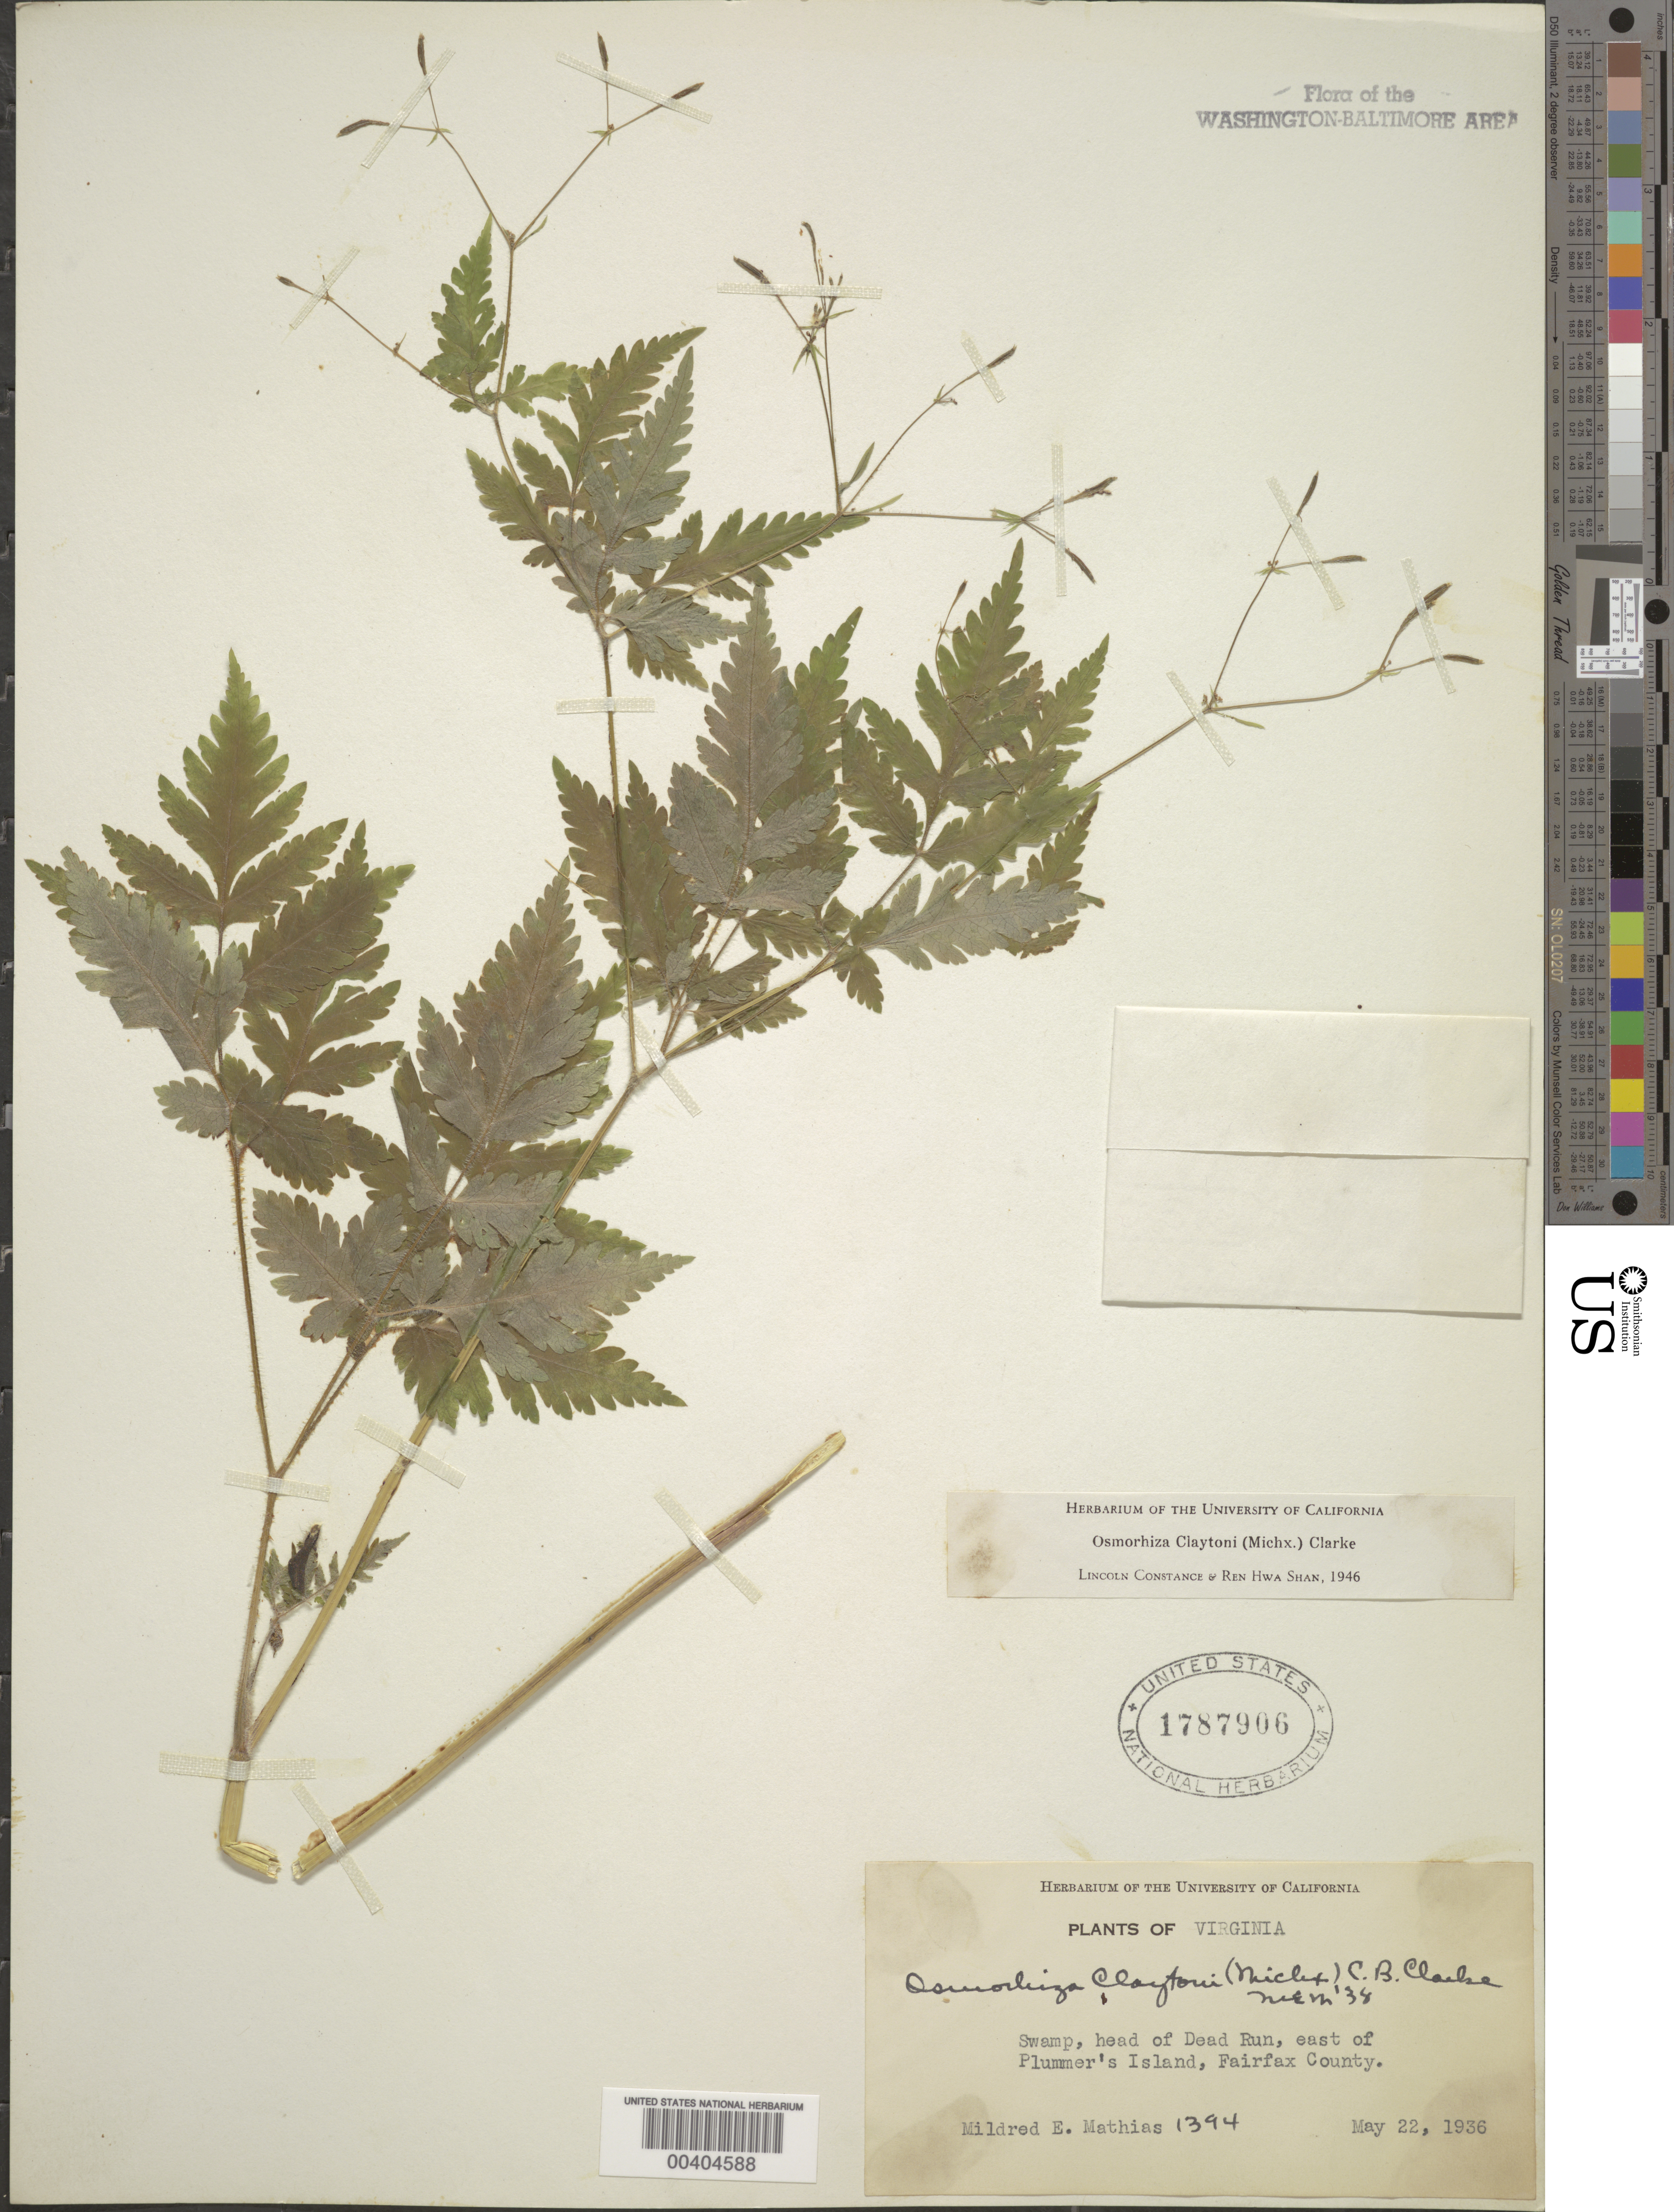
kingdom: Plantae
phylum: Tracheophyta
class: Magnoliopsida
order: Apiales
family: Apiaceae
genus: Osmorhiza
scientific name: Osmorhiza claytonii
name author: (Michx.) C.B. Clarke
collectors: M. E. Mathias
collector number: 1394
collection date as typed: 22 May 1936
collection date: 1936-05-22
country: United States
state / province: Virginia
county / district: Fairfax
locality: Dead Run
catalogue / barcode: US 1787906